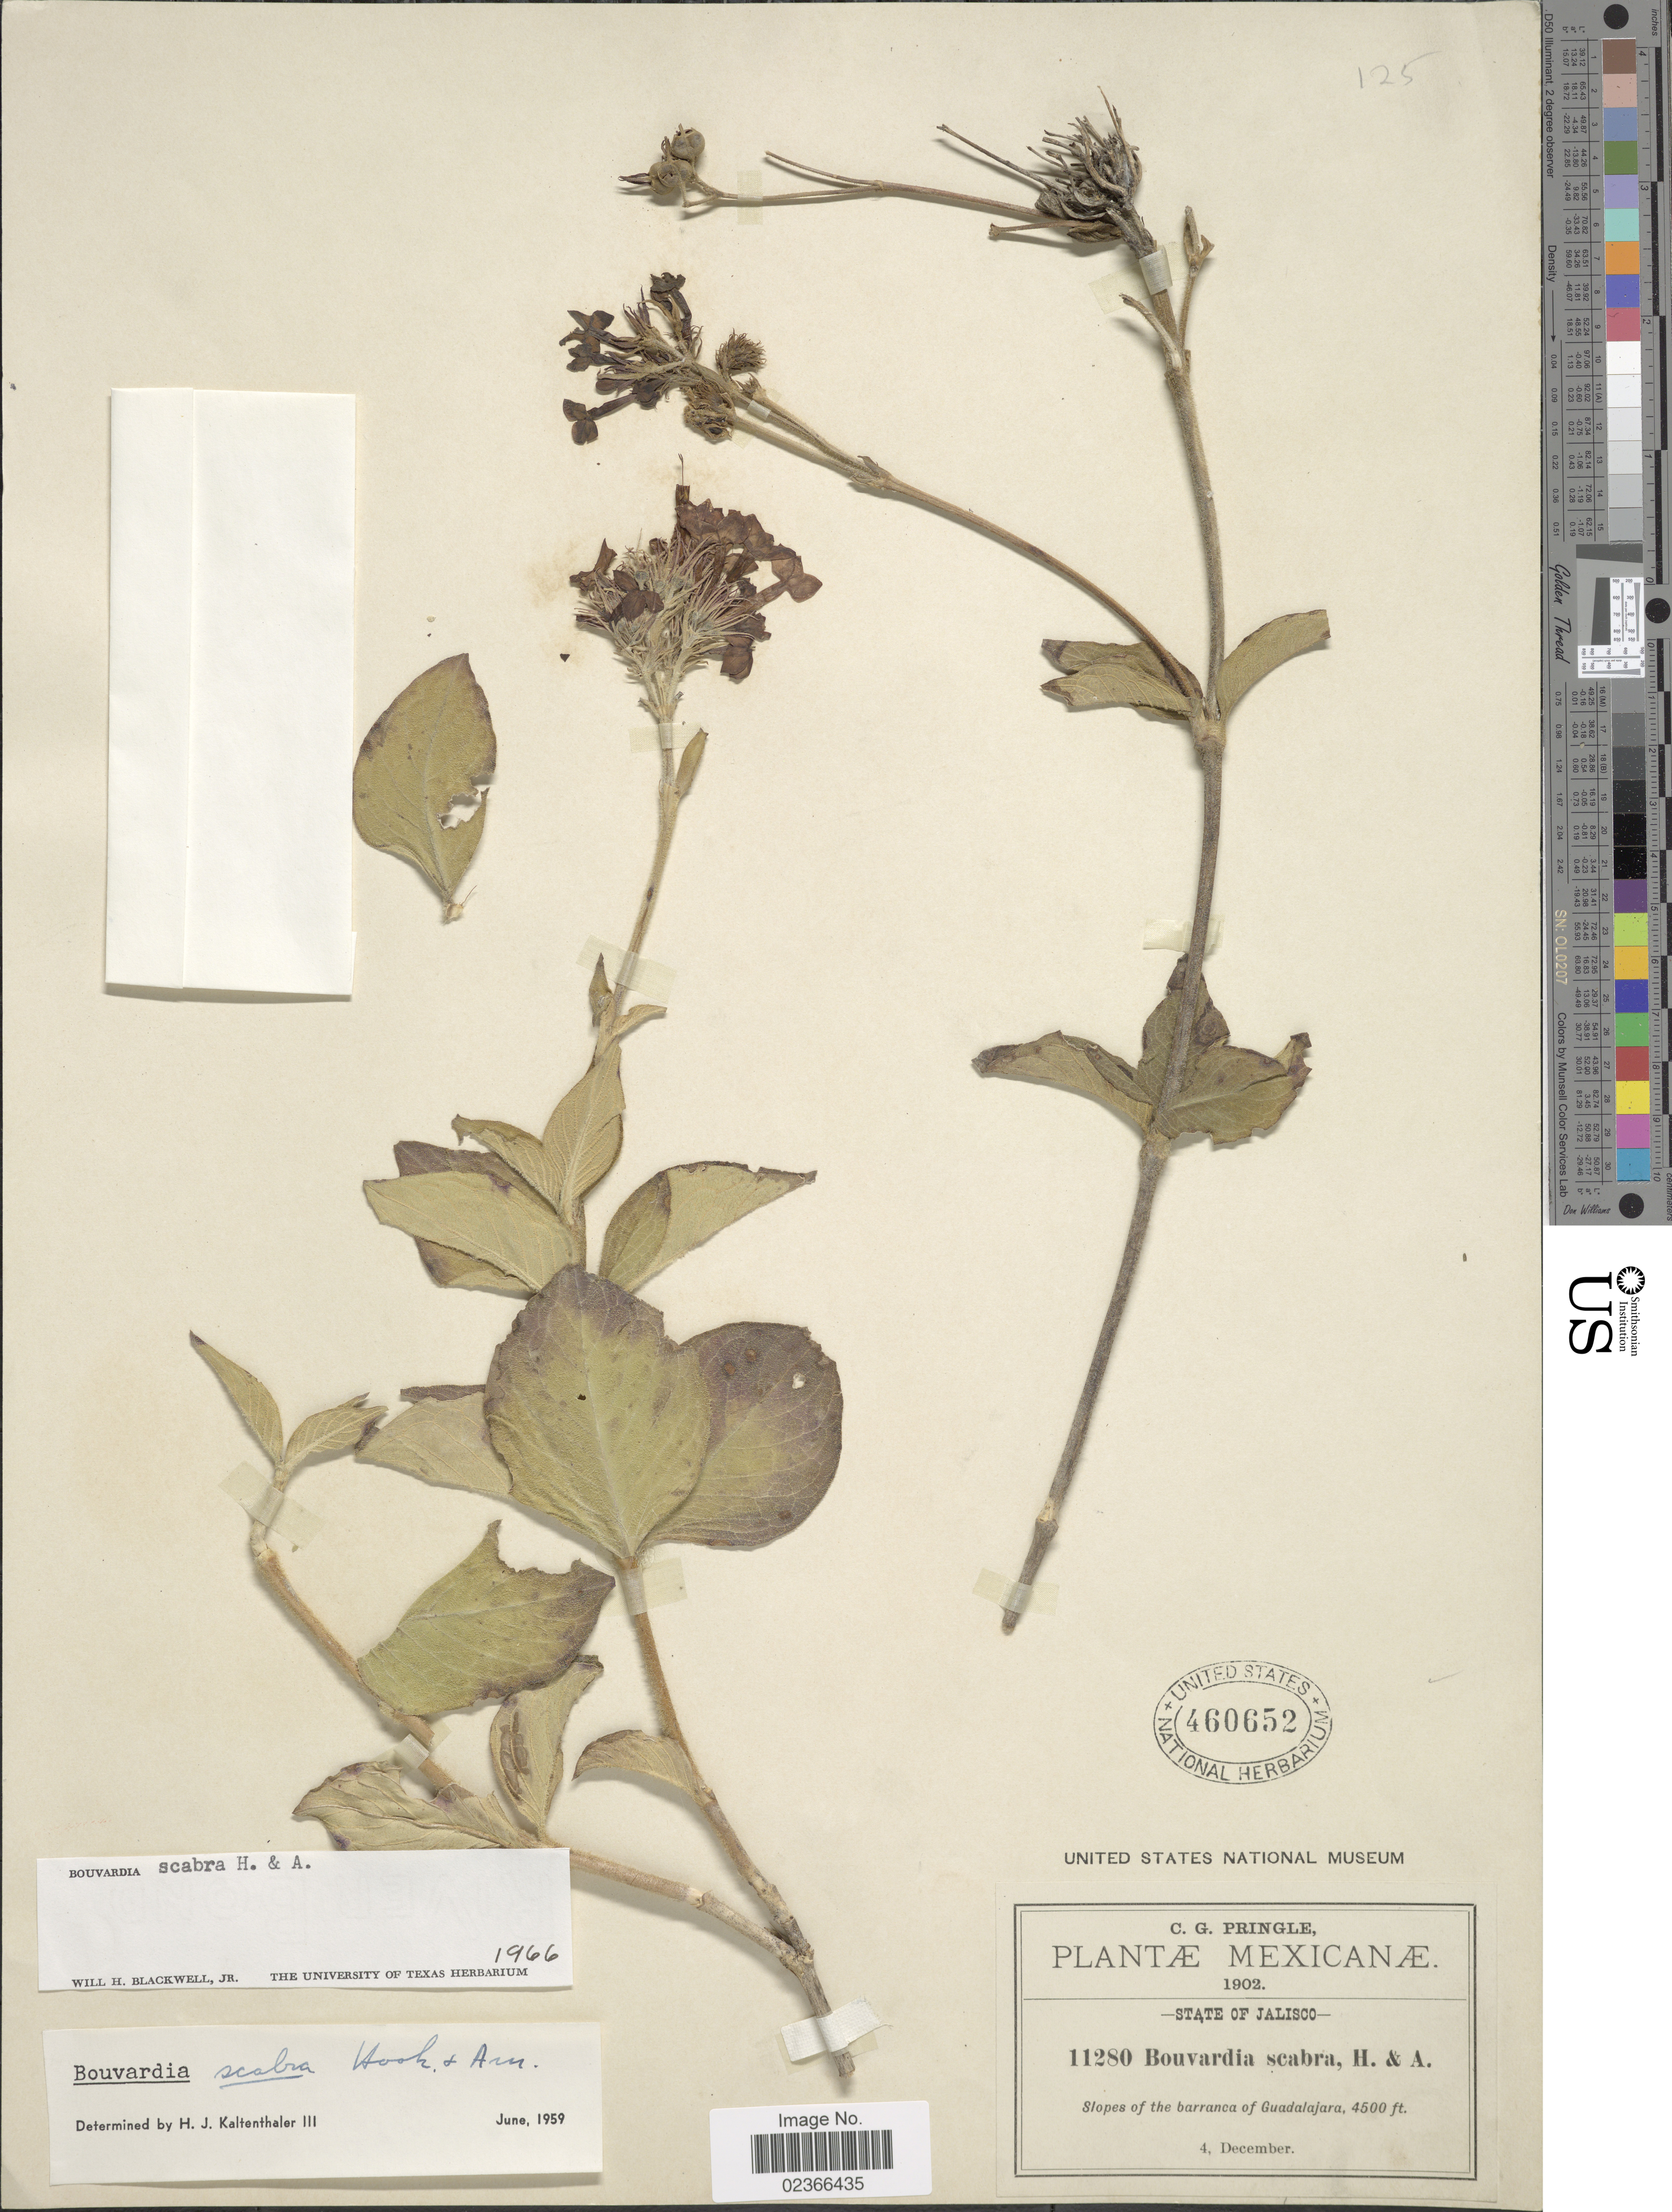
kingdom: Plantae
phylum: Tracheophyta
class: Magnoliopsida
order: Gentianales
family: Rubiaceae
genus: Bouvardia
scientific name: Bouvardia scabra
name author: Hook. & Arn.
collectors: C. G. Pringle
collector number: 11280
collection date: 1902-12-04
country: Mexico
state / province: Jalisco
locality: Slopes of the barranca of Guadalajara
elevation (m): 1372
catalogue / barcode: US 460652